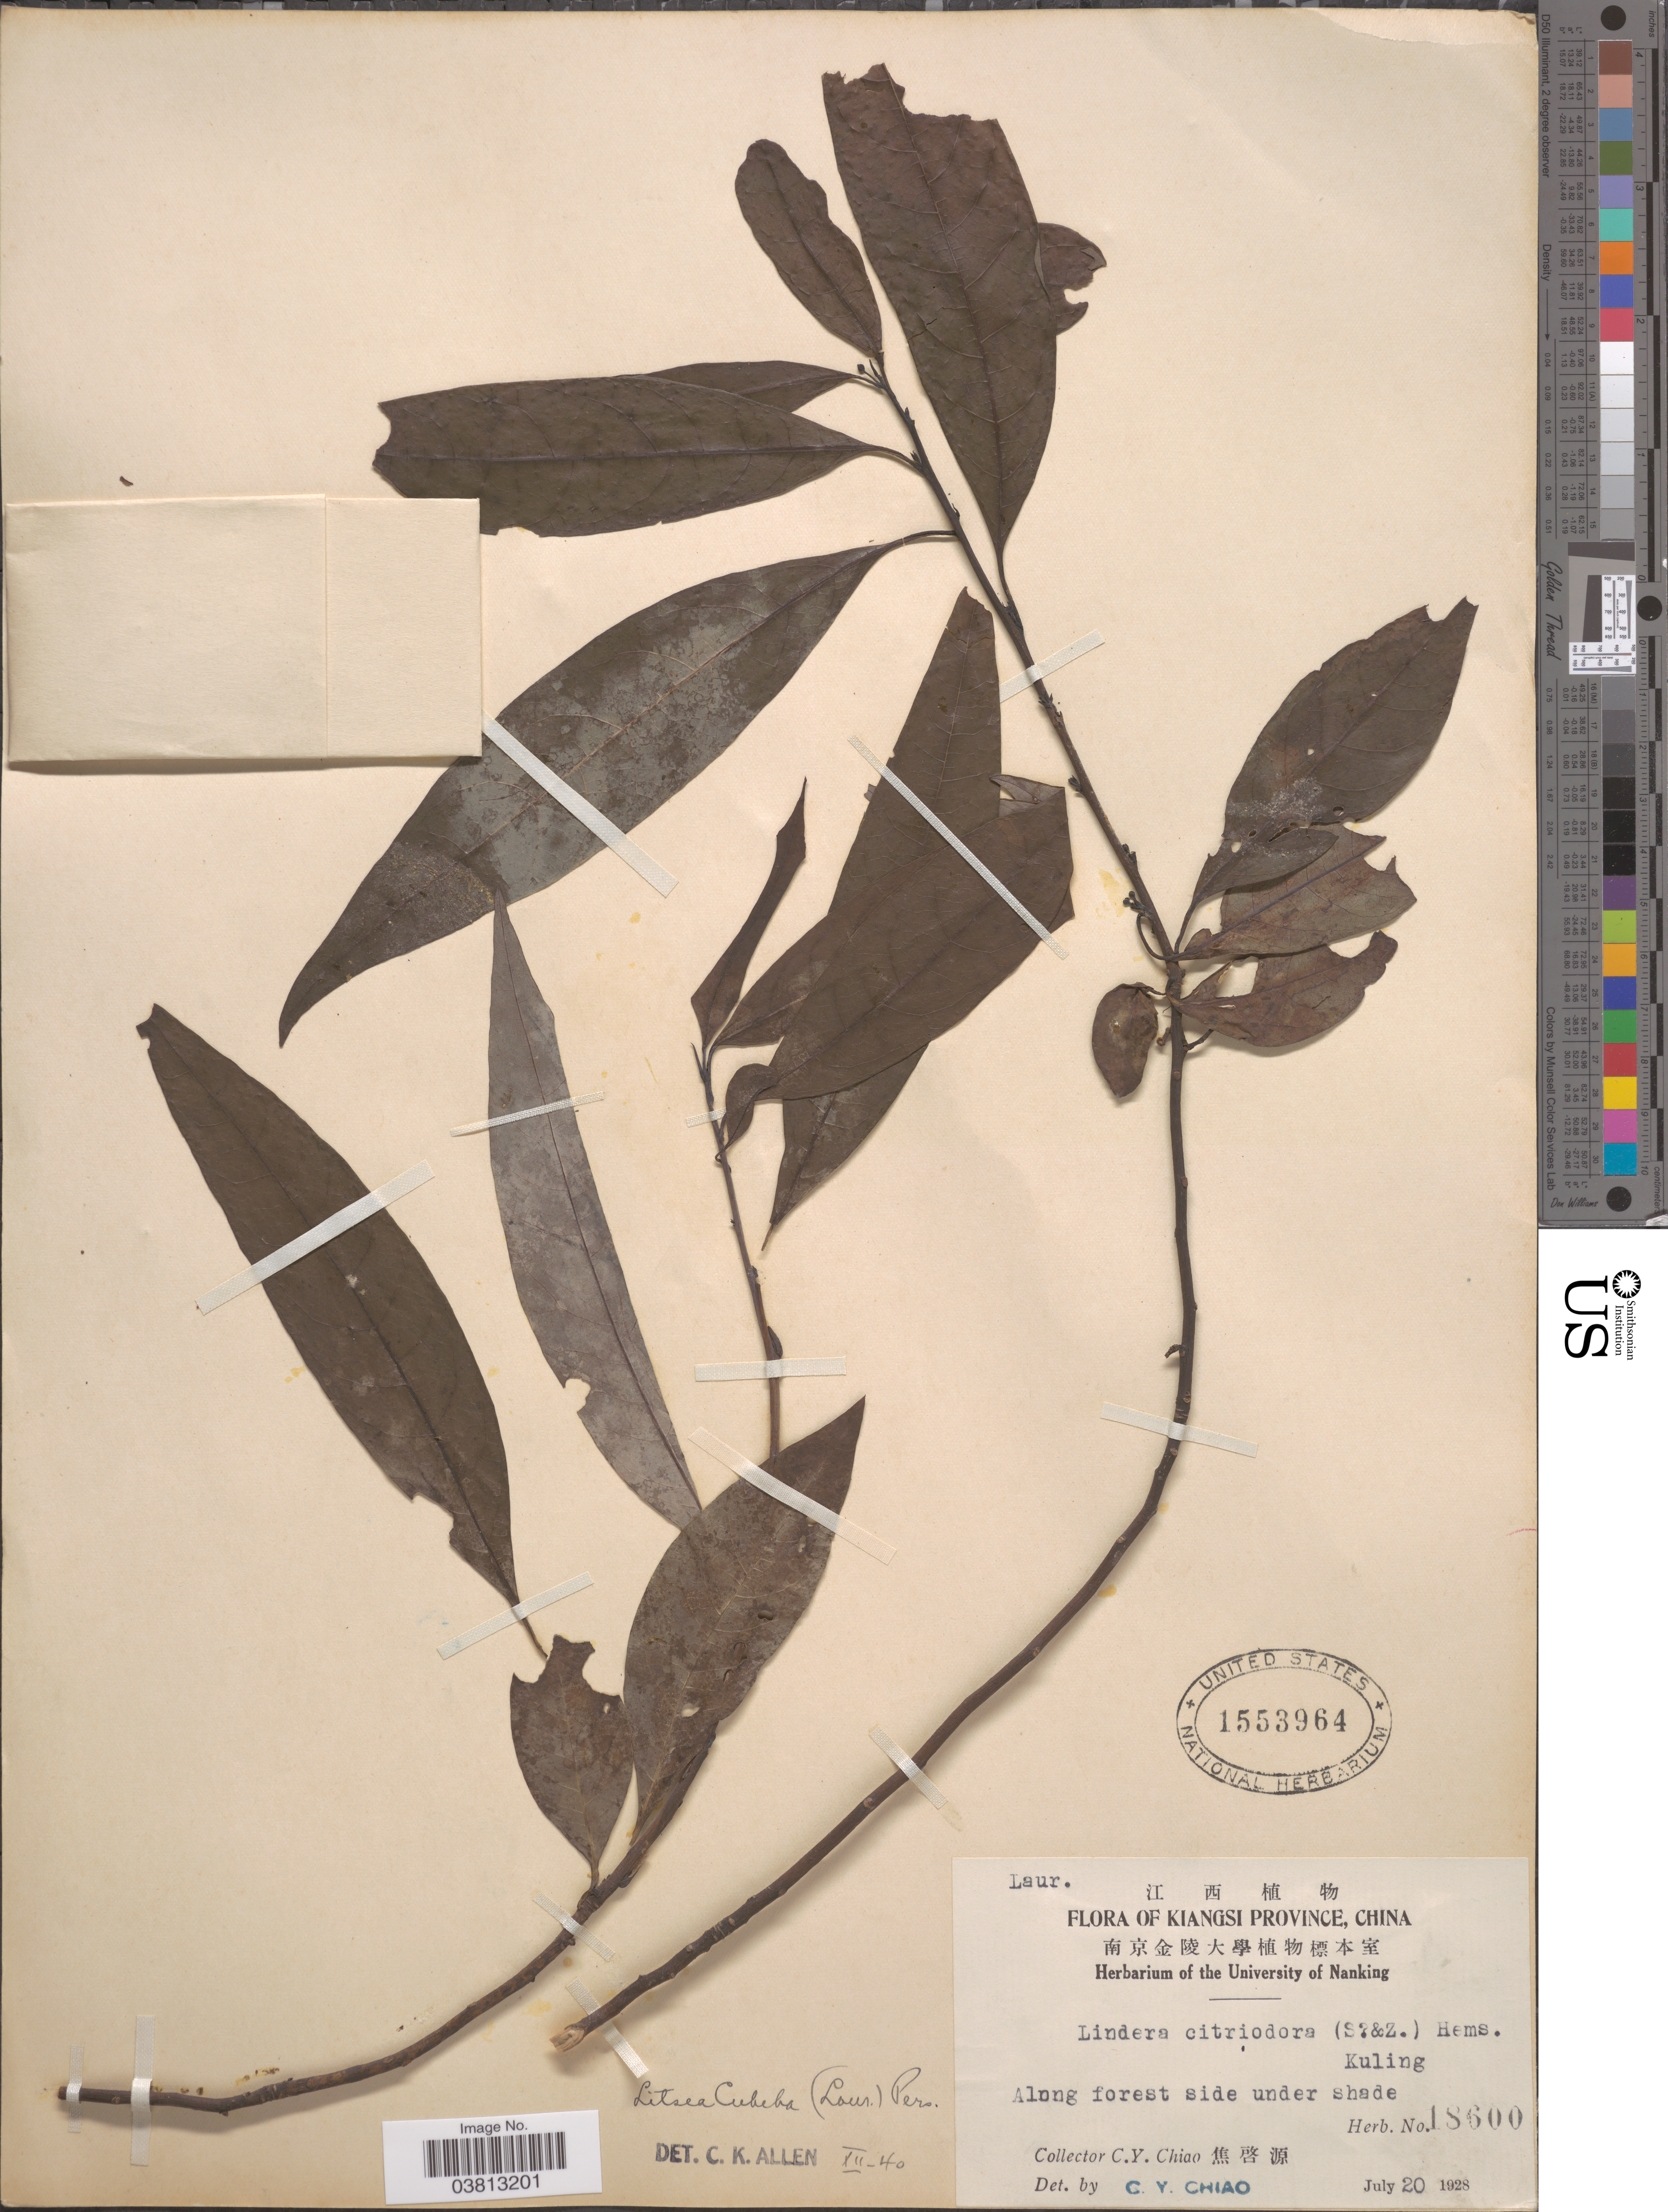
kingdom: Plantae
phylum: Tracheophyta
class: Magnoliopsida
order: Laurales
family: Lauraceae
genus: Litsea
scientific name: Litsea cubeba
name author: (Lour.) Pers.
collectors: C. Y. Chiao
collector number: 18600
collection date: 1928-07-20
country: China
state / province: Jiangxi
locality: Kiangsi Province.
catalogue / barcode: US 1553964